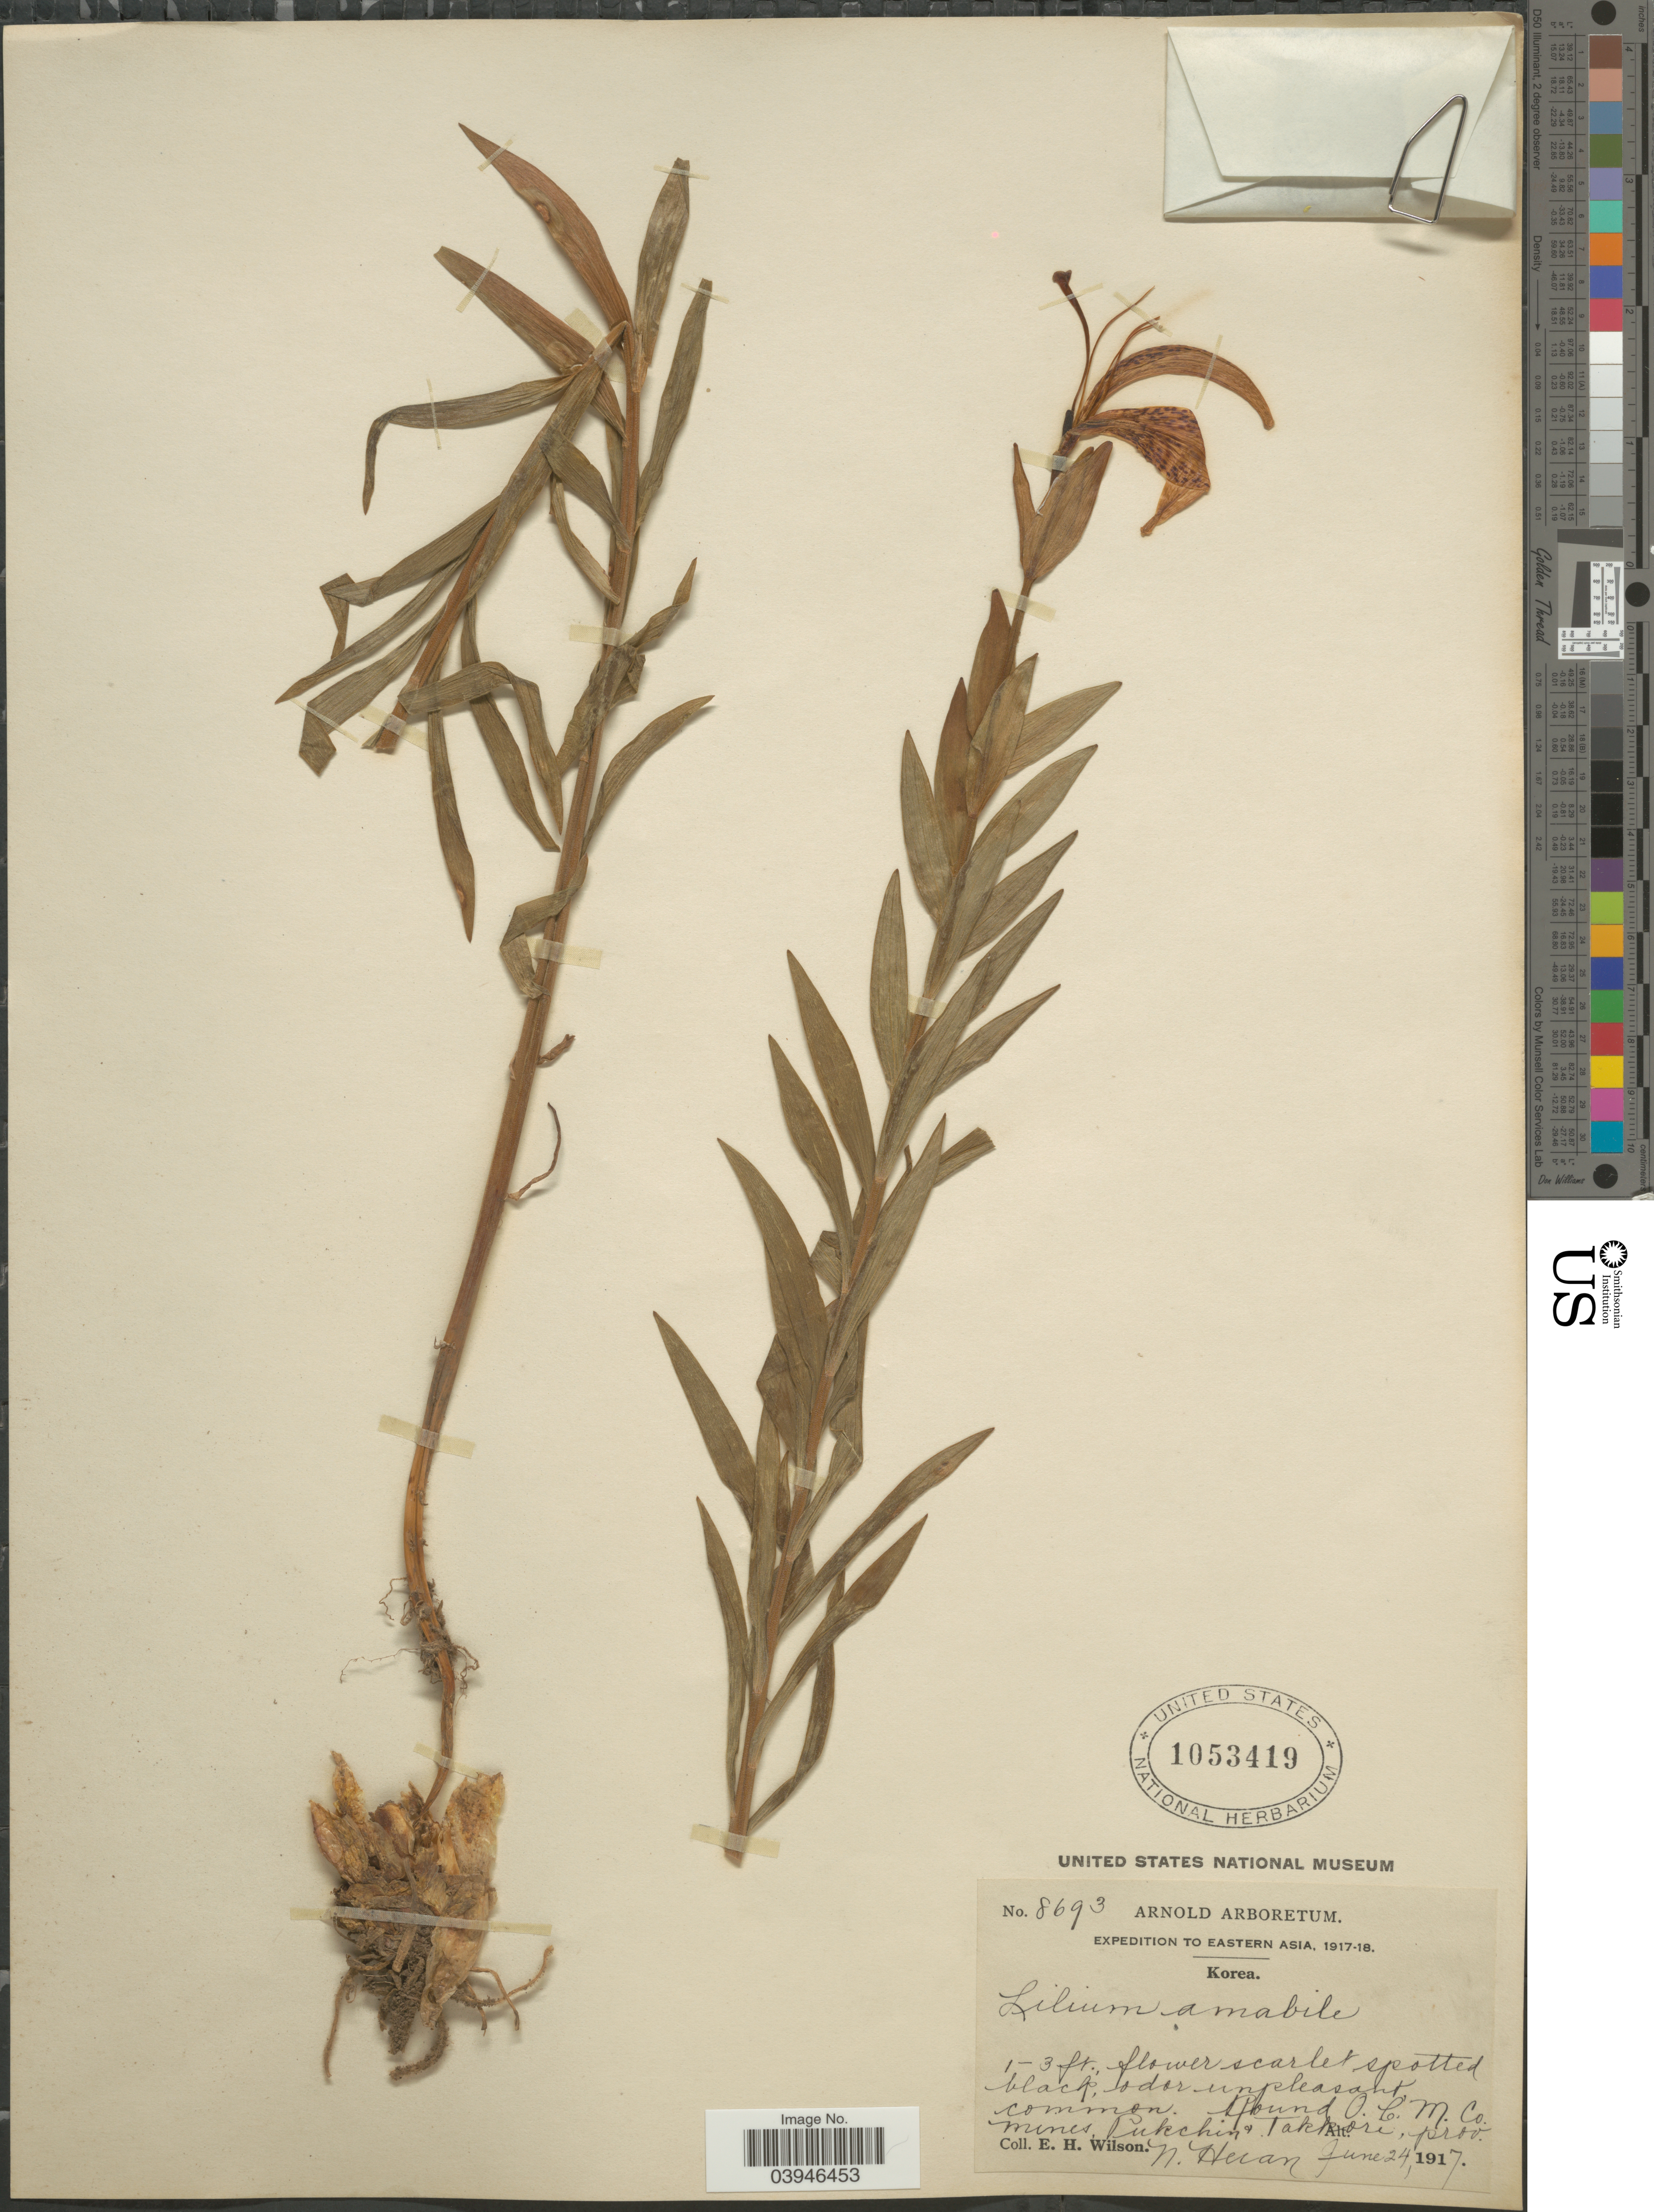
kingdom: Plantae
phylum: Tracheophyta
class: Liliopsida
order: Liliales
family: Liliaceae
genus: Lilium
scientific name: Lilium amabile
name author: Palib.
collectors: E. Wilson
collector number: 8693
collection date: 1917-06-24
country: North Korea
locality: Eastern Asia. Found O. C. M. Co. Mines Pukching Takkori, prov. N. Heian.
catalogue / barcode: US 1053419